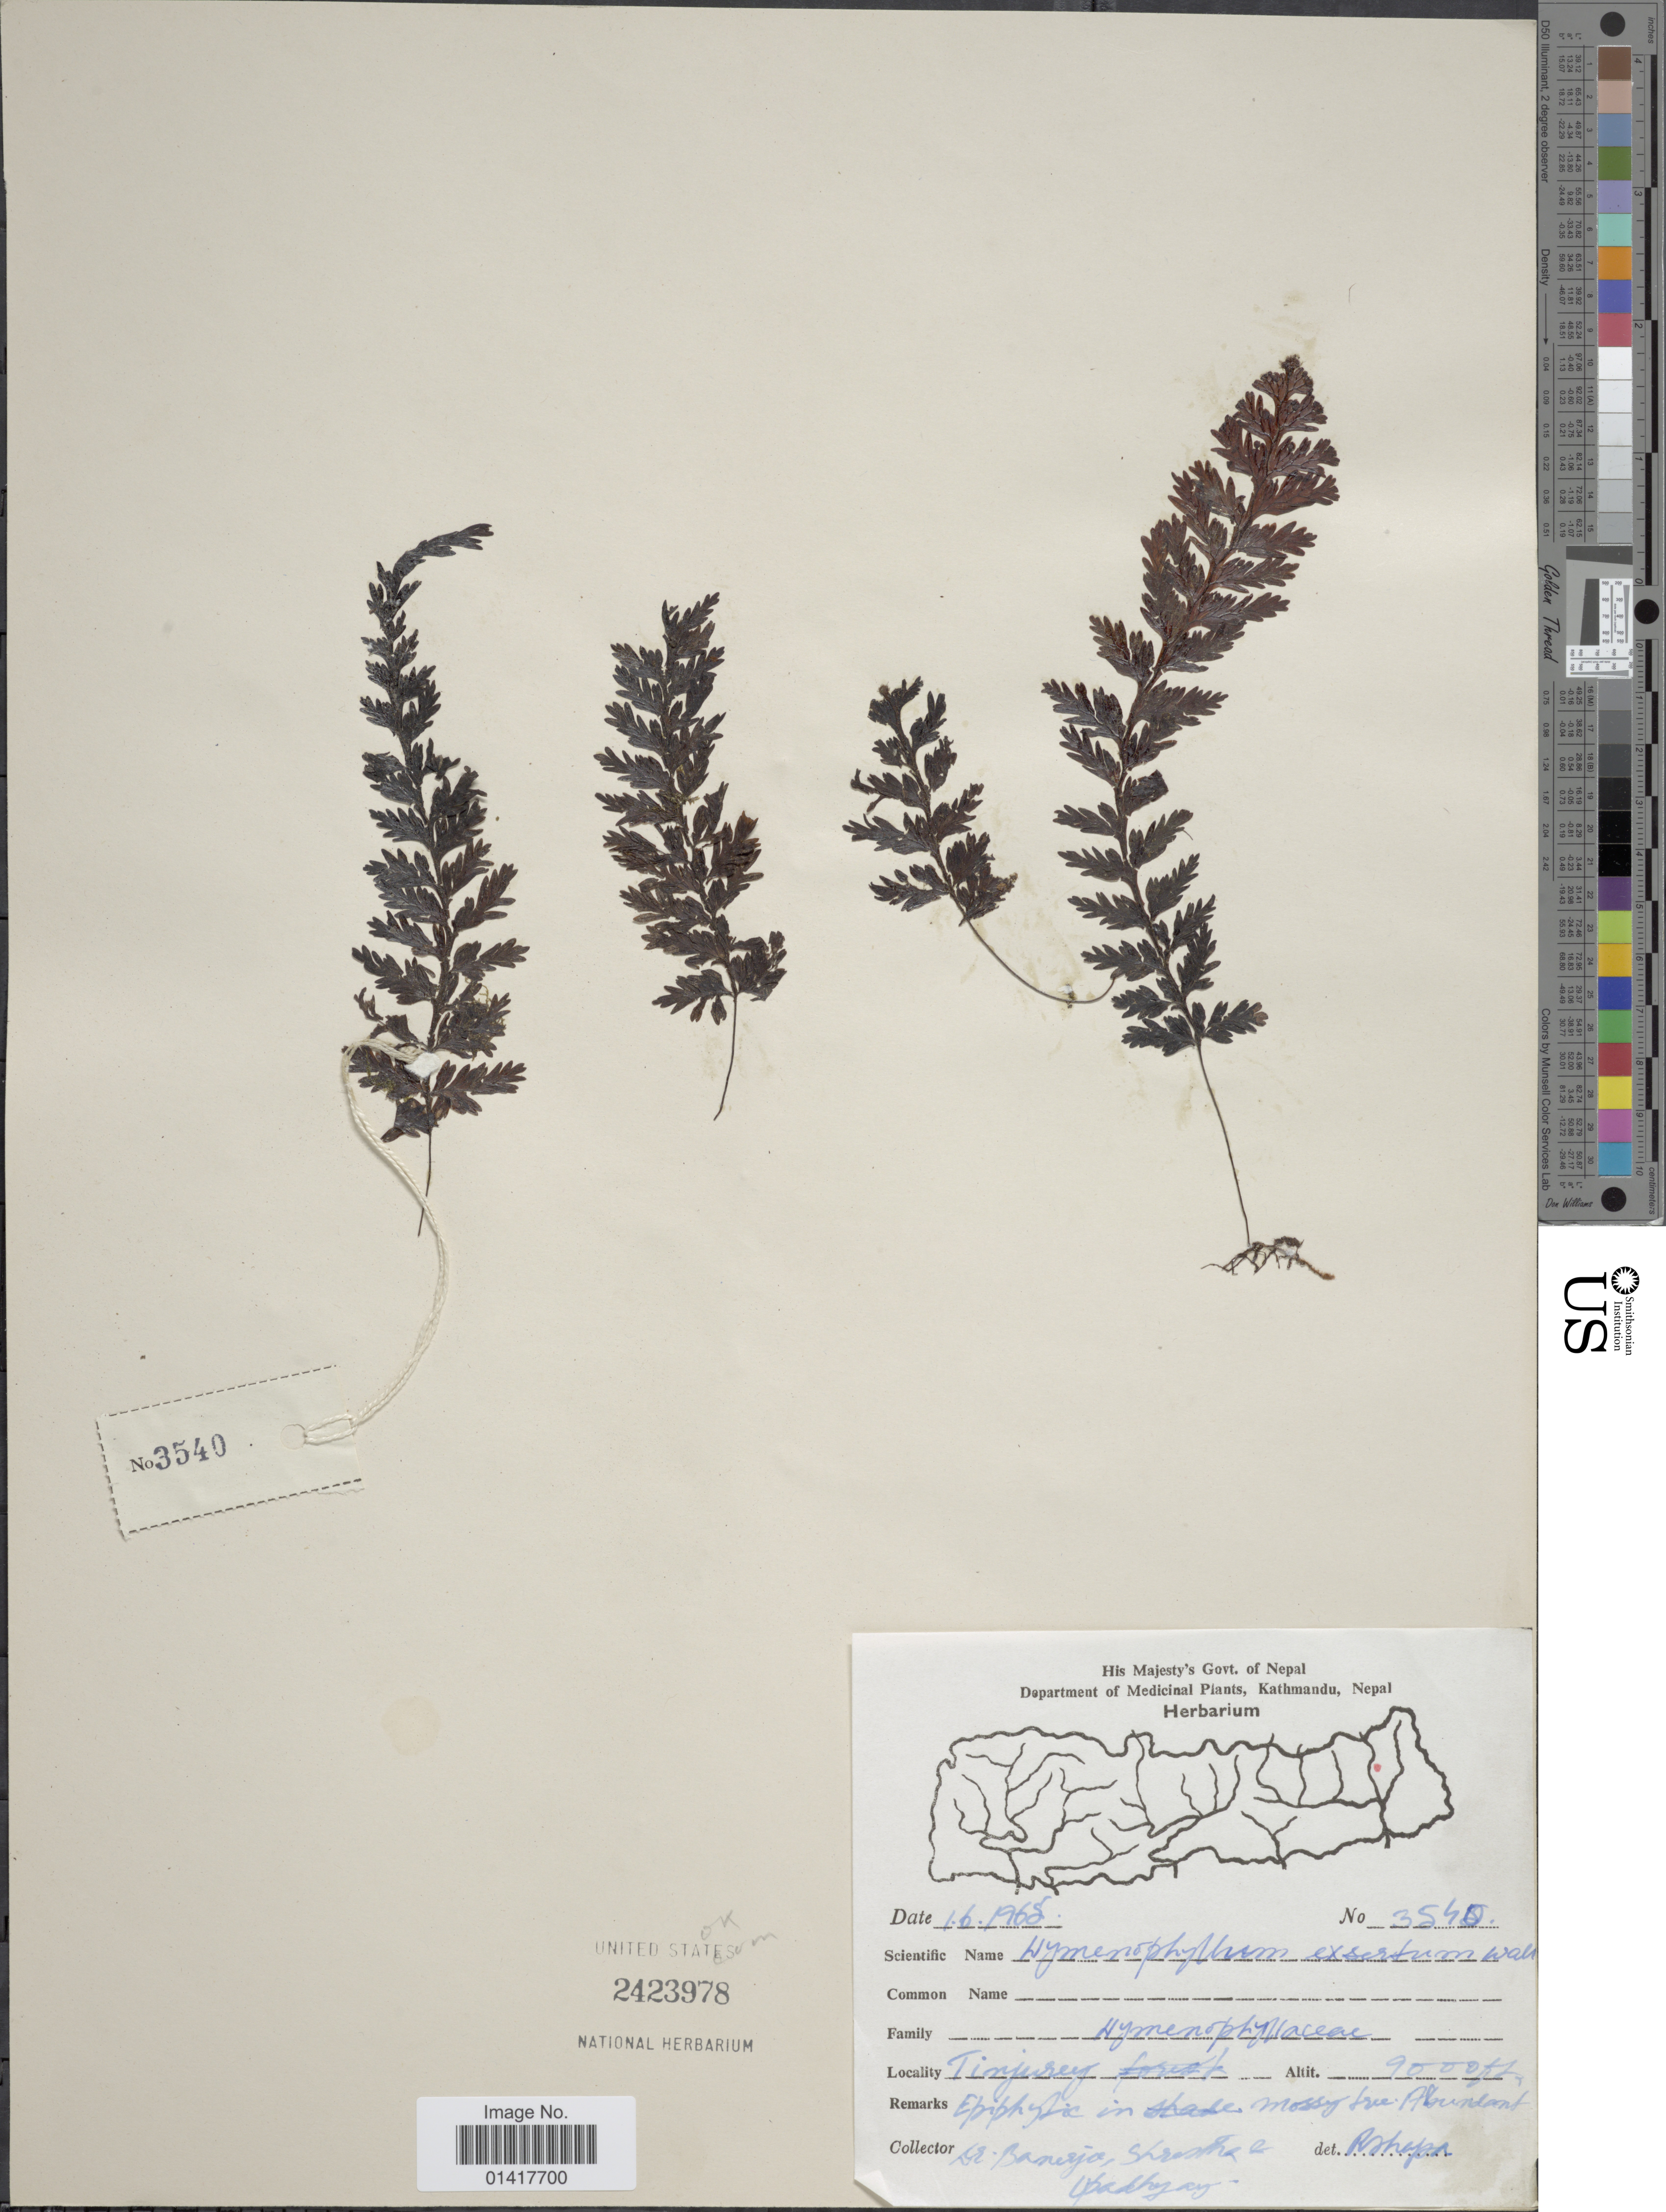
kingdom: Plantae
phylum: Tracheophyta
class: Polypodiopsida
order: Hymenophyllales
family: Hymenophyllaceae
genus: Hymenophyllum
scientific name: Hymenophyllum exsertum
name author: Wall. ex Hook.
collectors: -. Banerjee, -. Shrestha & Upadhyay, --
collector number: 3540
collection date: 1968-06-01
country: Nepal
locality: Tinjurey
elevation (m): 2743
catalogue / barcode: US 2423978